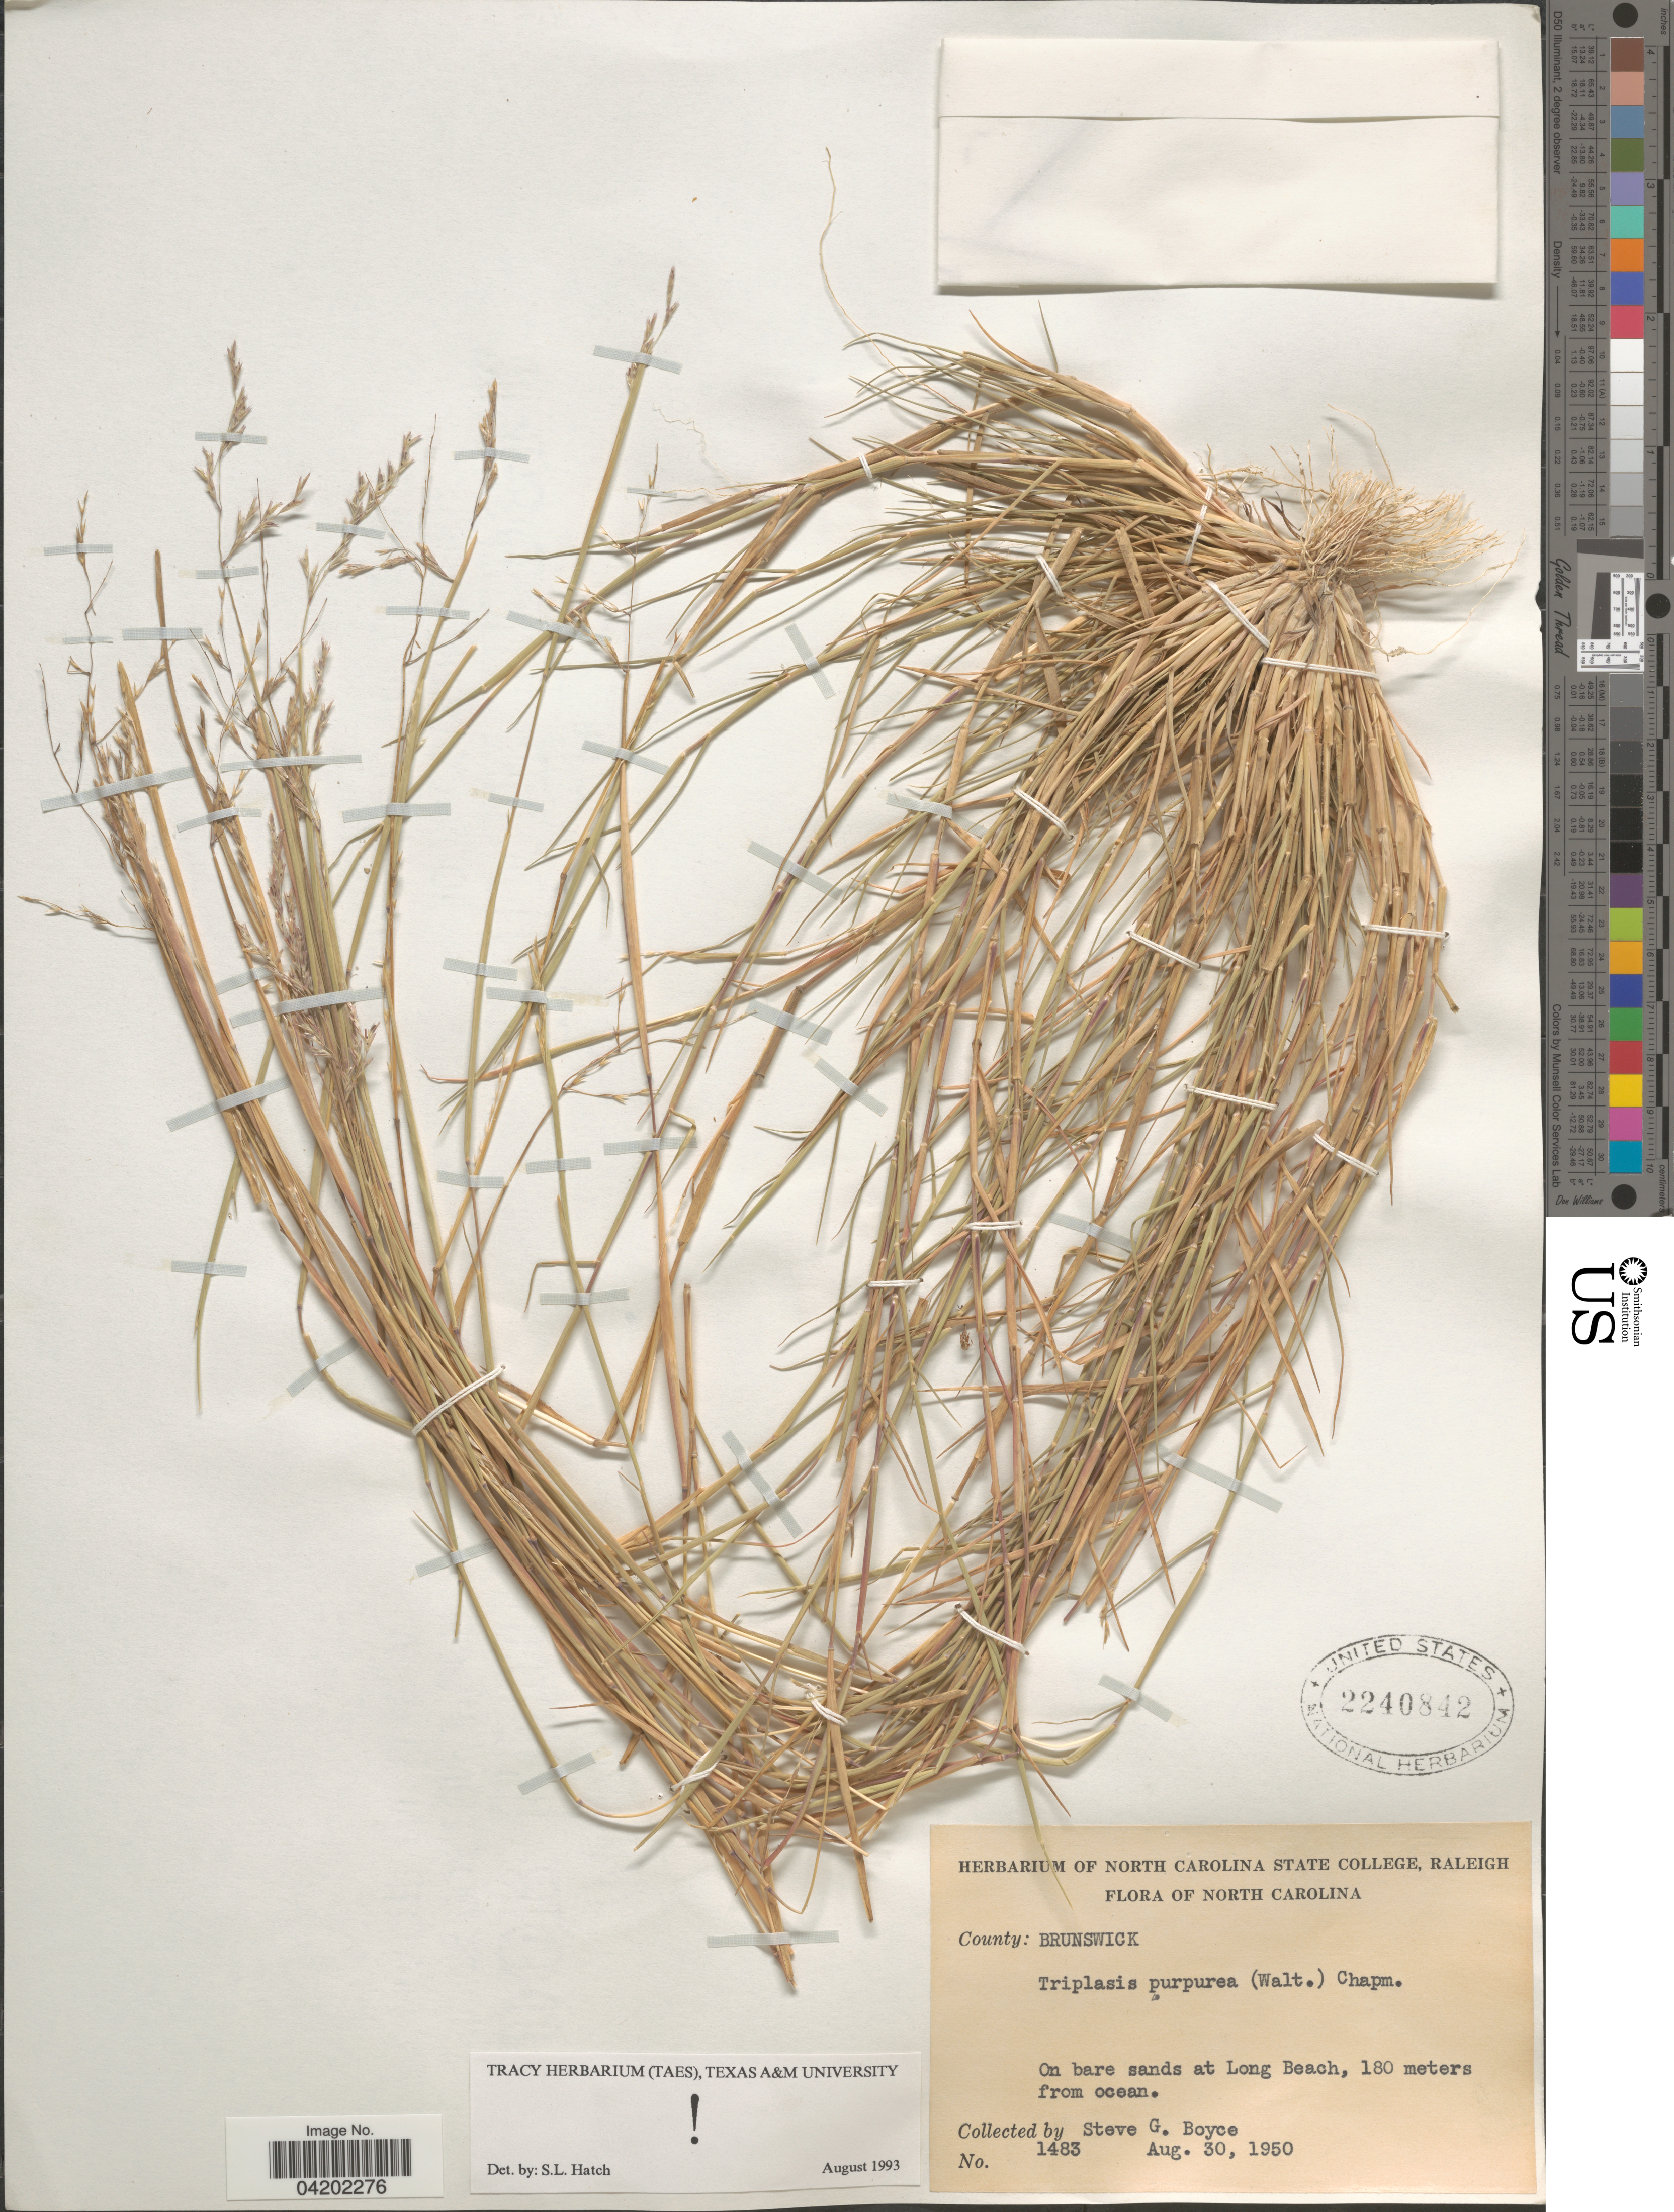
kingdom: Plantae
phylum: Tracheophyta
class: Liliopsida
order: Poales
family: Poaceae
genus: Triplasis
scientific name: Triplasis purpurea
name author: (Walter) Chapm.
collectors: S. Boyce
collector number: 1483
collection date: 1950-08-30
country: United States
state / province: North Carolina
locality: County: Brunswick. On bare sands at Long Beach, 180 meters from ocean.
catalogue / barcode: US 2240842